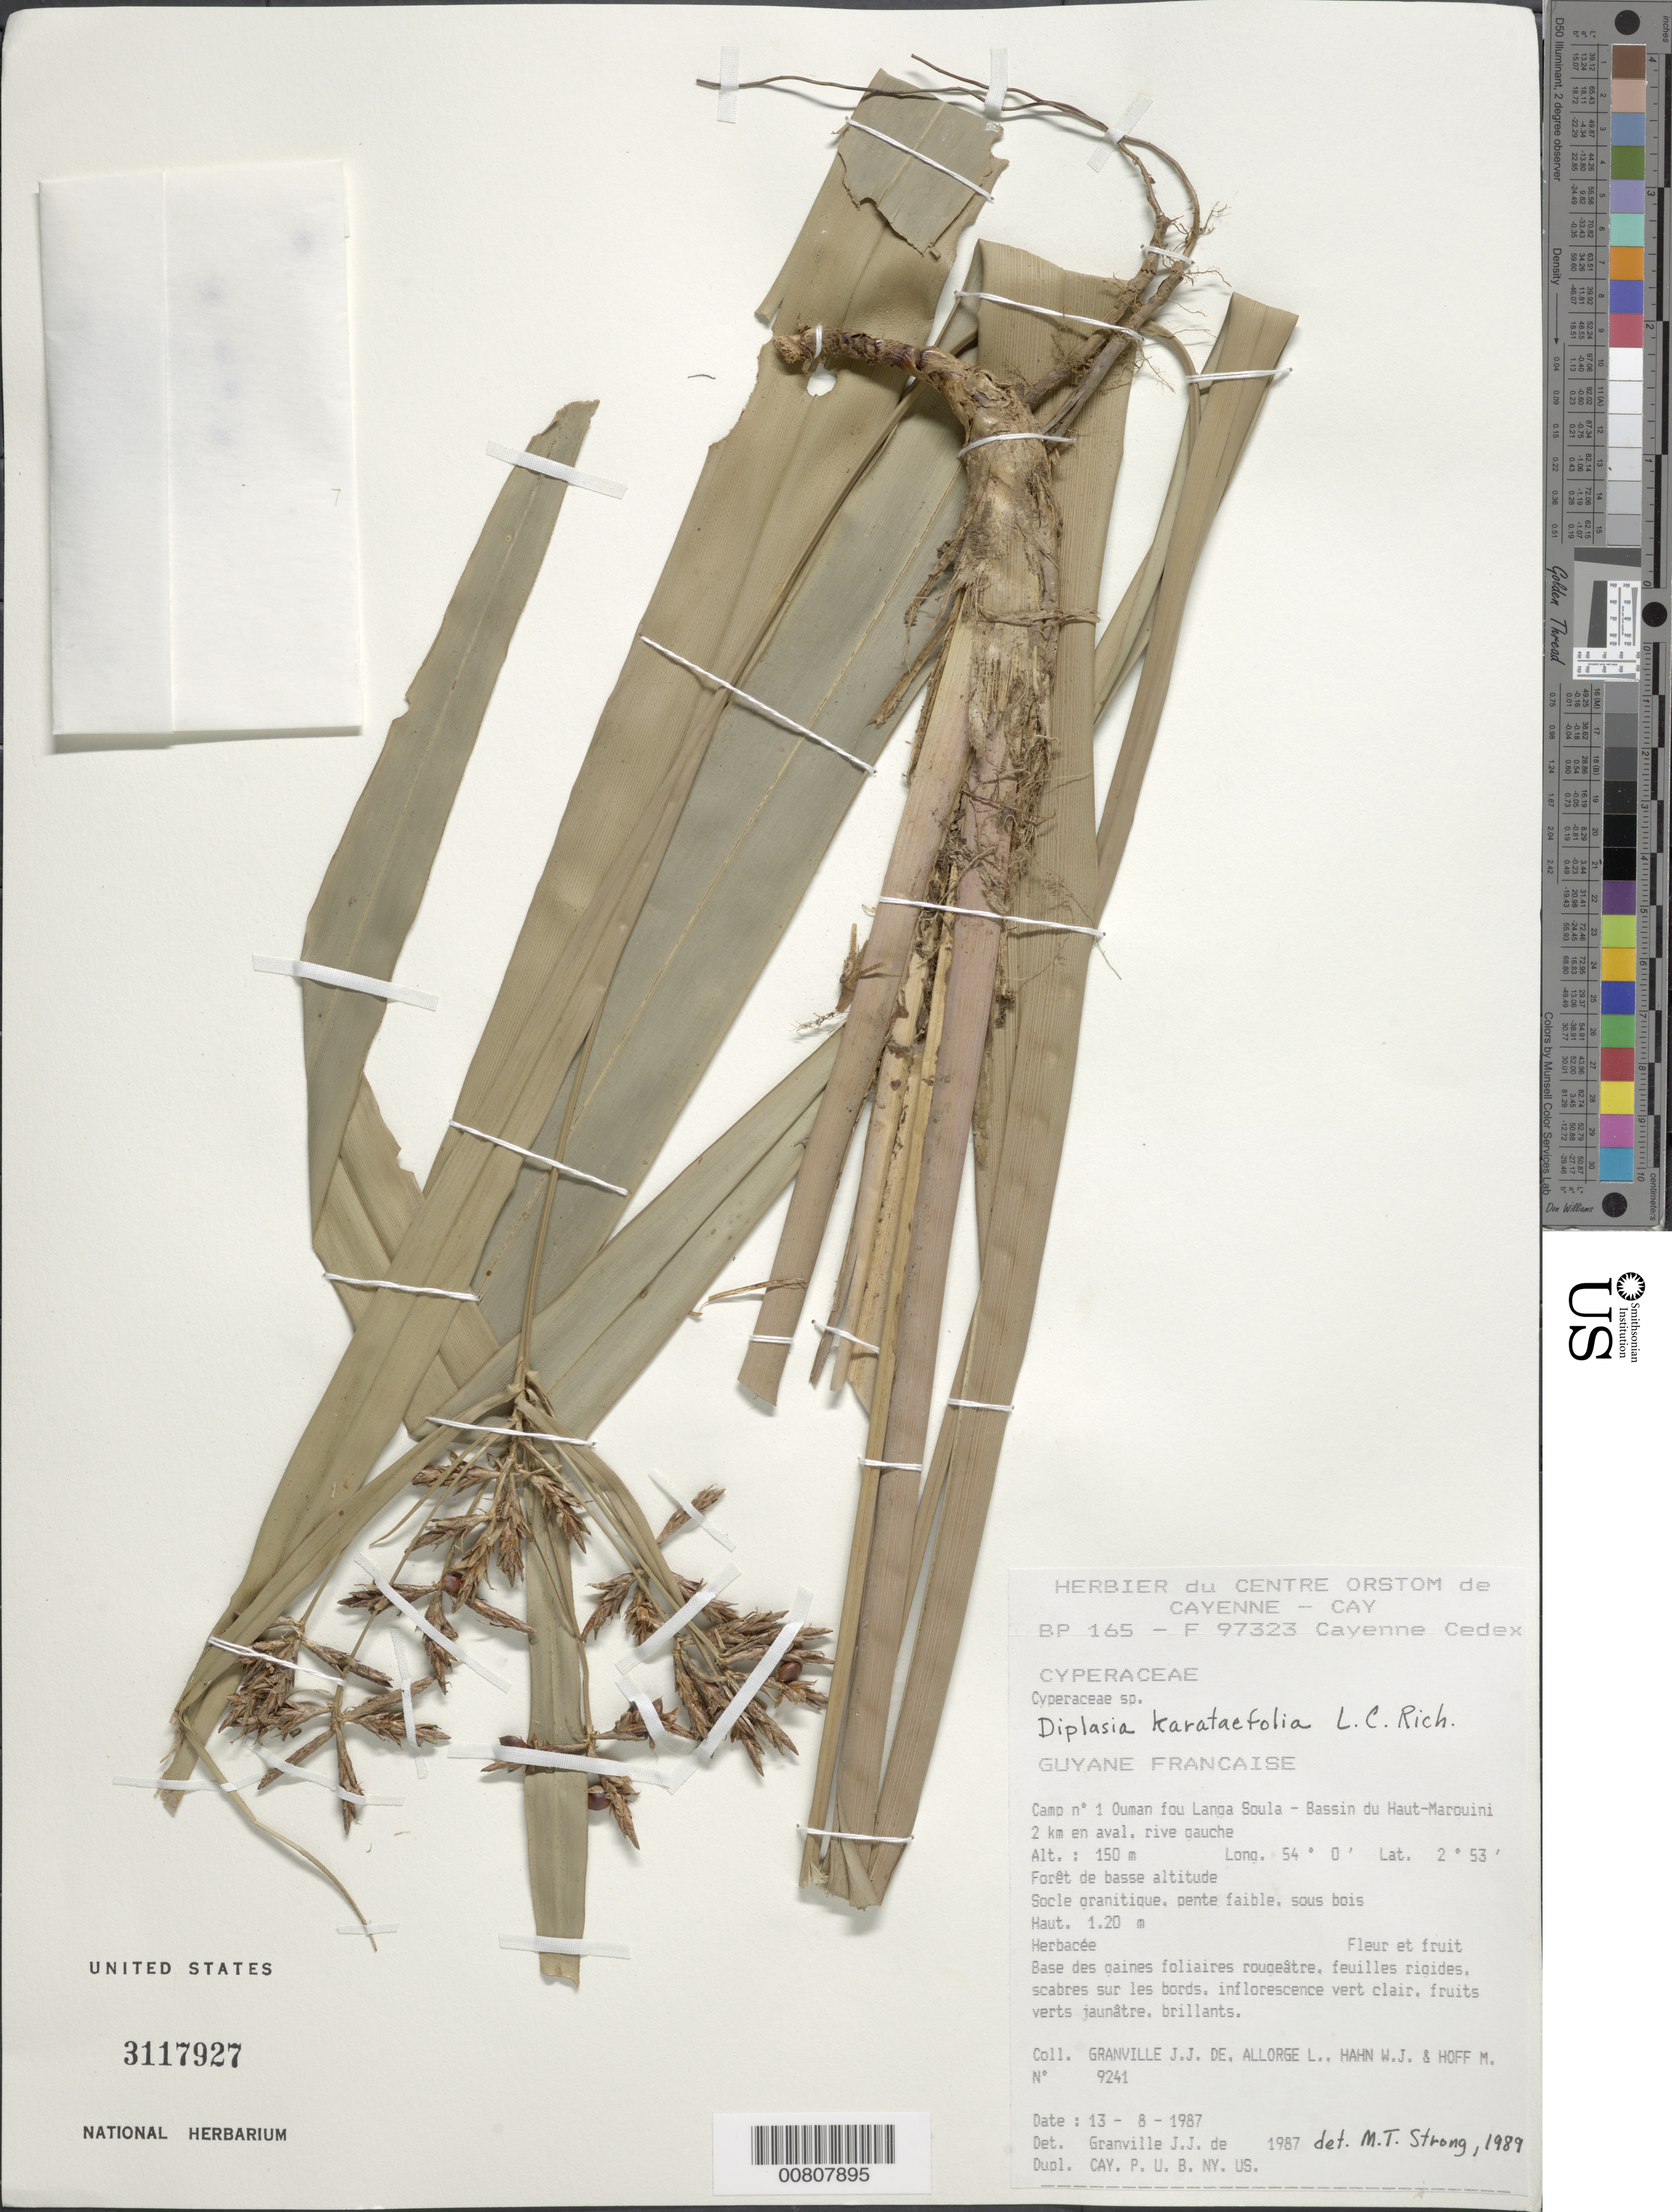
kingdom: Plantae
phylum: Tracheophyta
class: Liliopsida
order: Poales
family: Cyperaceae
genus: Diplasia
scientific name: Diplasia karatifolia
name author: Rich.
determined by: Strong, M. T., (US), Smithsonian Institution - National Museum of Natural History (UNITED STATES)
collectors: J.-J. de Granville, L. Allorge, W. J. Hahn & M. Hoff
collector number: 9241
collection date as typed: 13-Aug-87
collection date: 1987-08-13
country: French Guiana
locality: Camp #1, Ouman fou Langa Soula, Bassin du Haut-Marouini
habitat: Forêt de basse altitude. Socle granitique, pente faible, sous bois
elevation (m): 150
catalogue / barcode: US 3117927